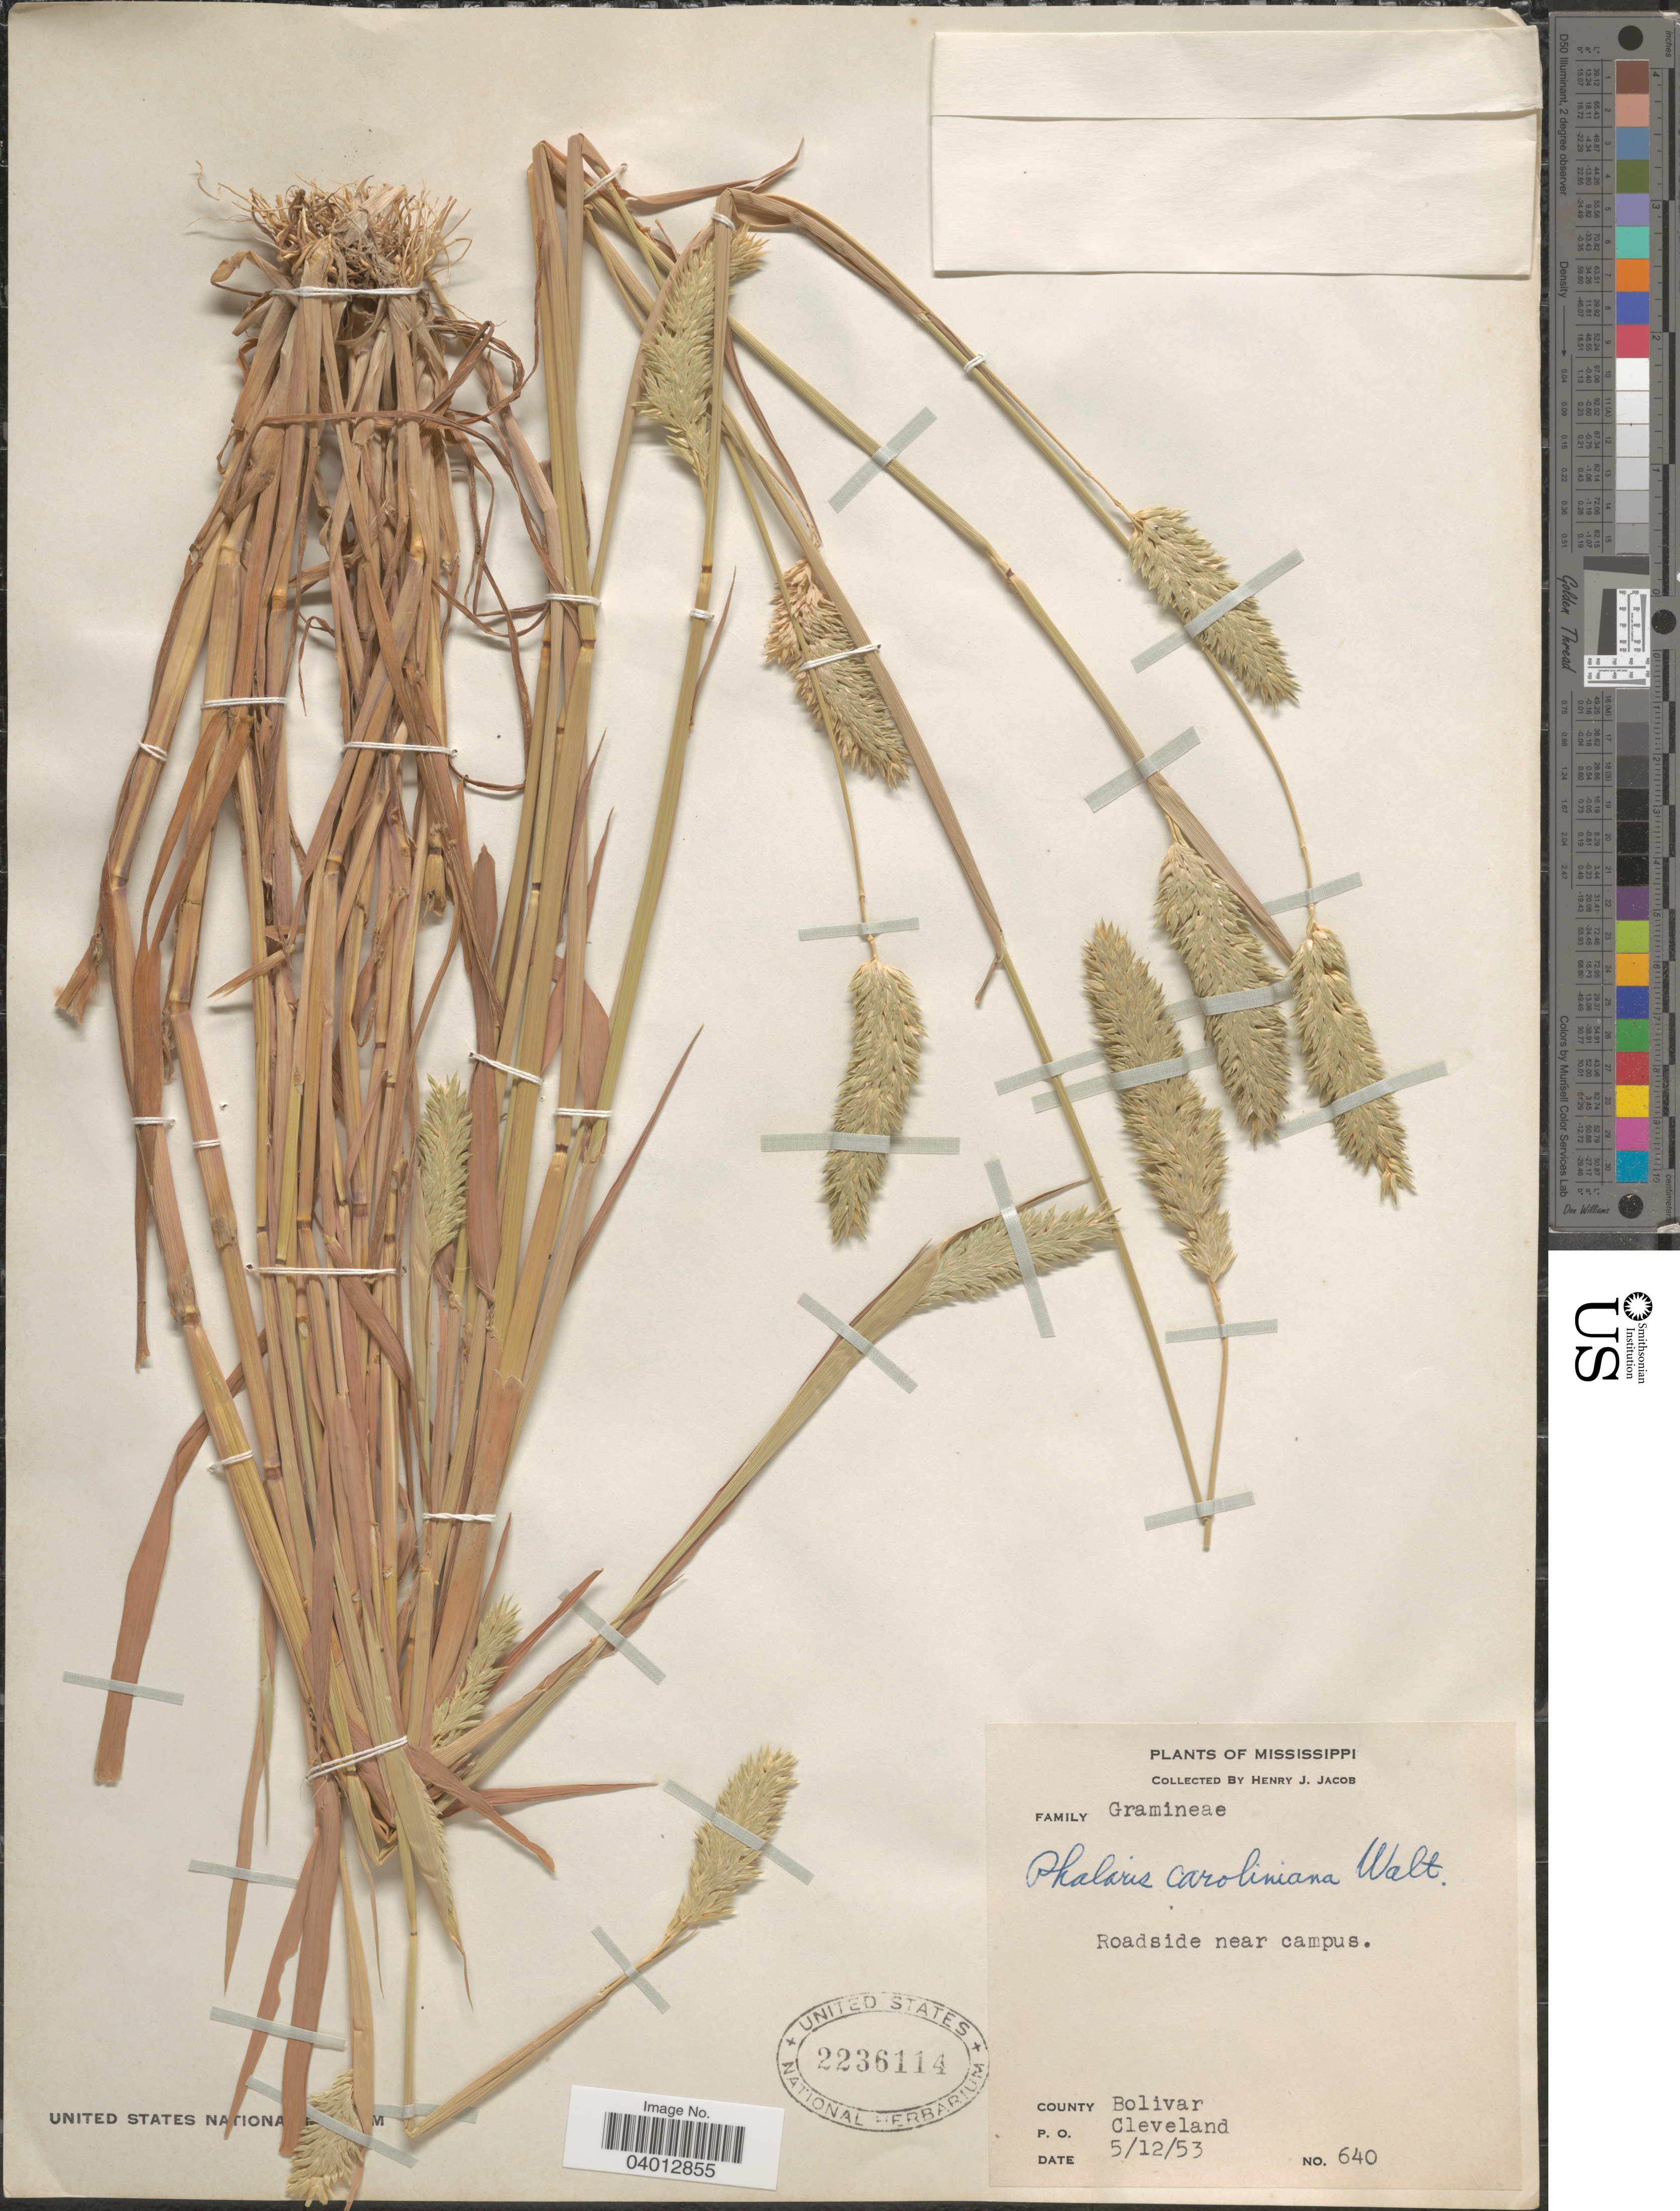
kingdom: Plantae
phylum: Tracheophyta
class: Liliopsida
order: Poales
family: Poaceae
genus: Phalaris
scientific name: Phalaris caroliniana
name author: Walter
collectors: H. Jacob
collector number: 640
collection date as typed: Transcribed d/m/y: 12/5/53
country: United States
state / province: Mississippi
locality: Roadside near campus. County Bolivar. P. O. Cleveland.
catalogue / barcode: US 2236114